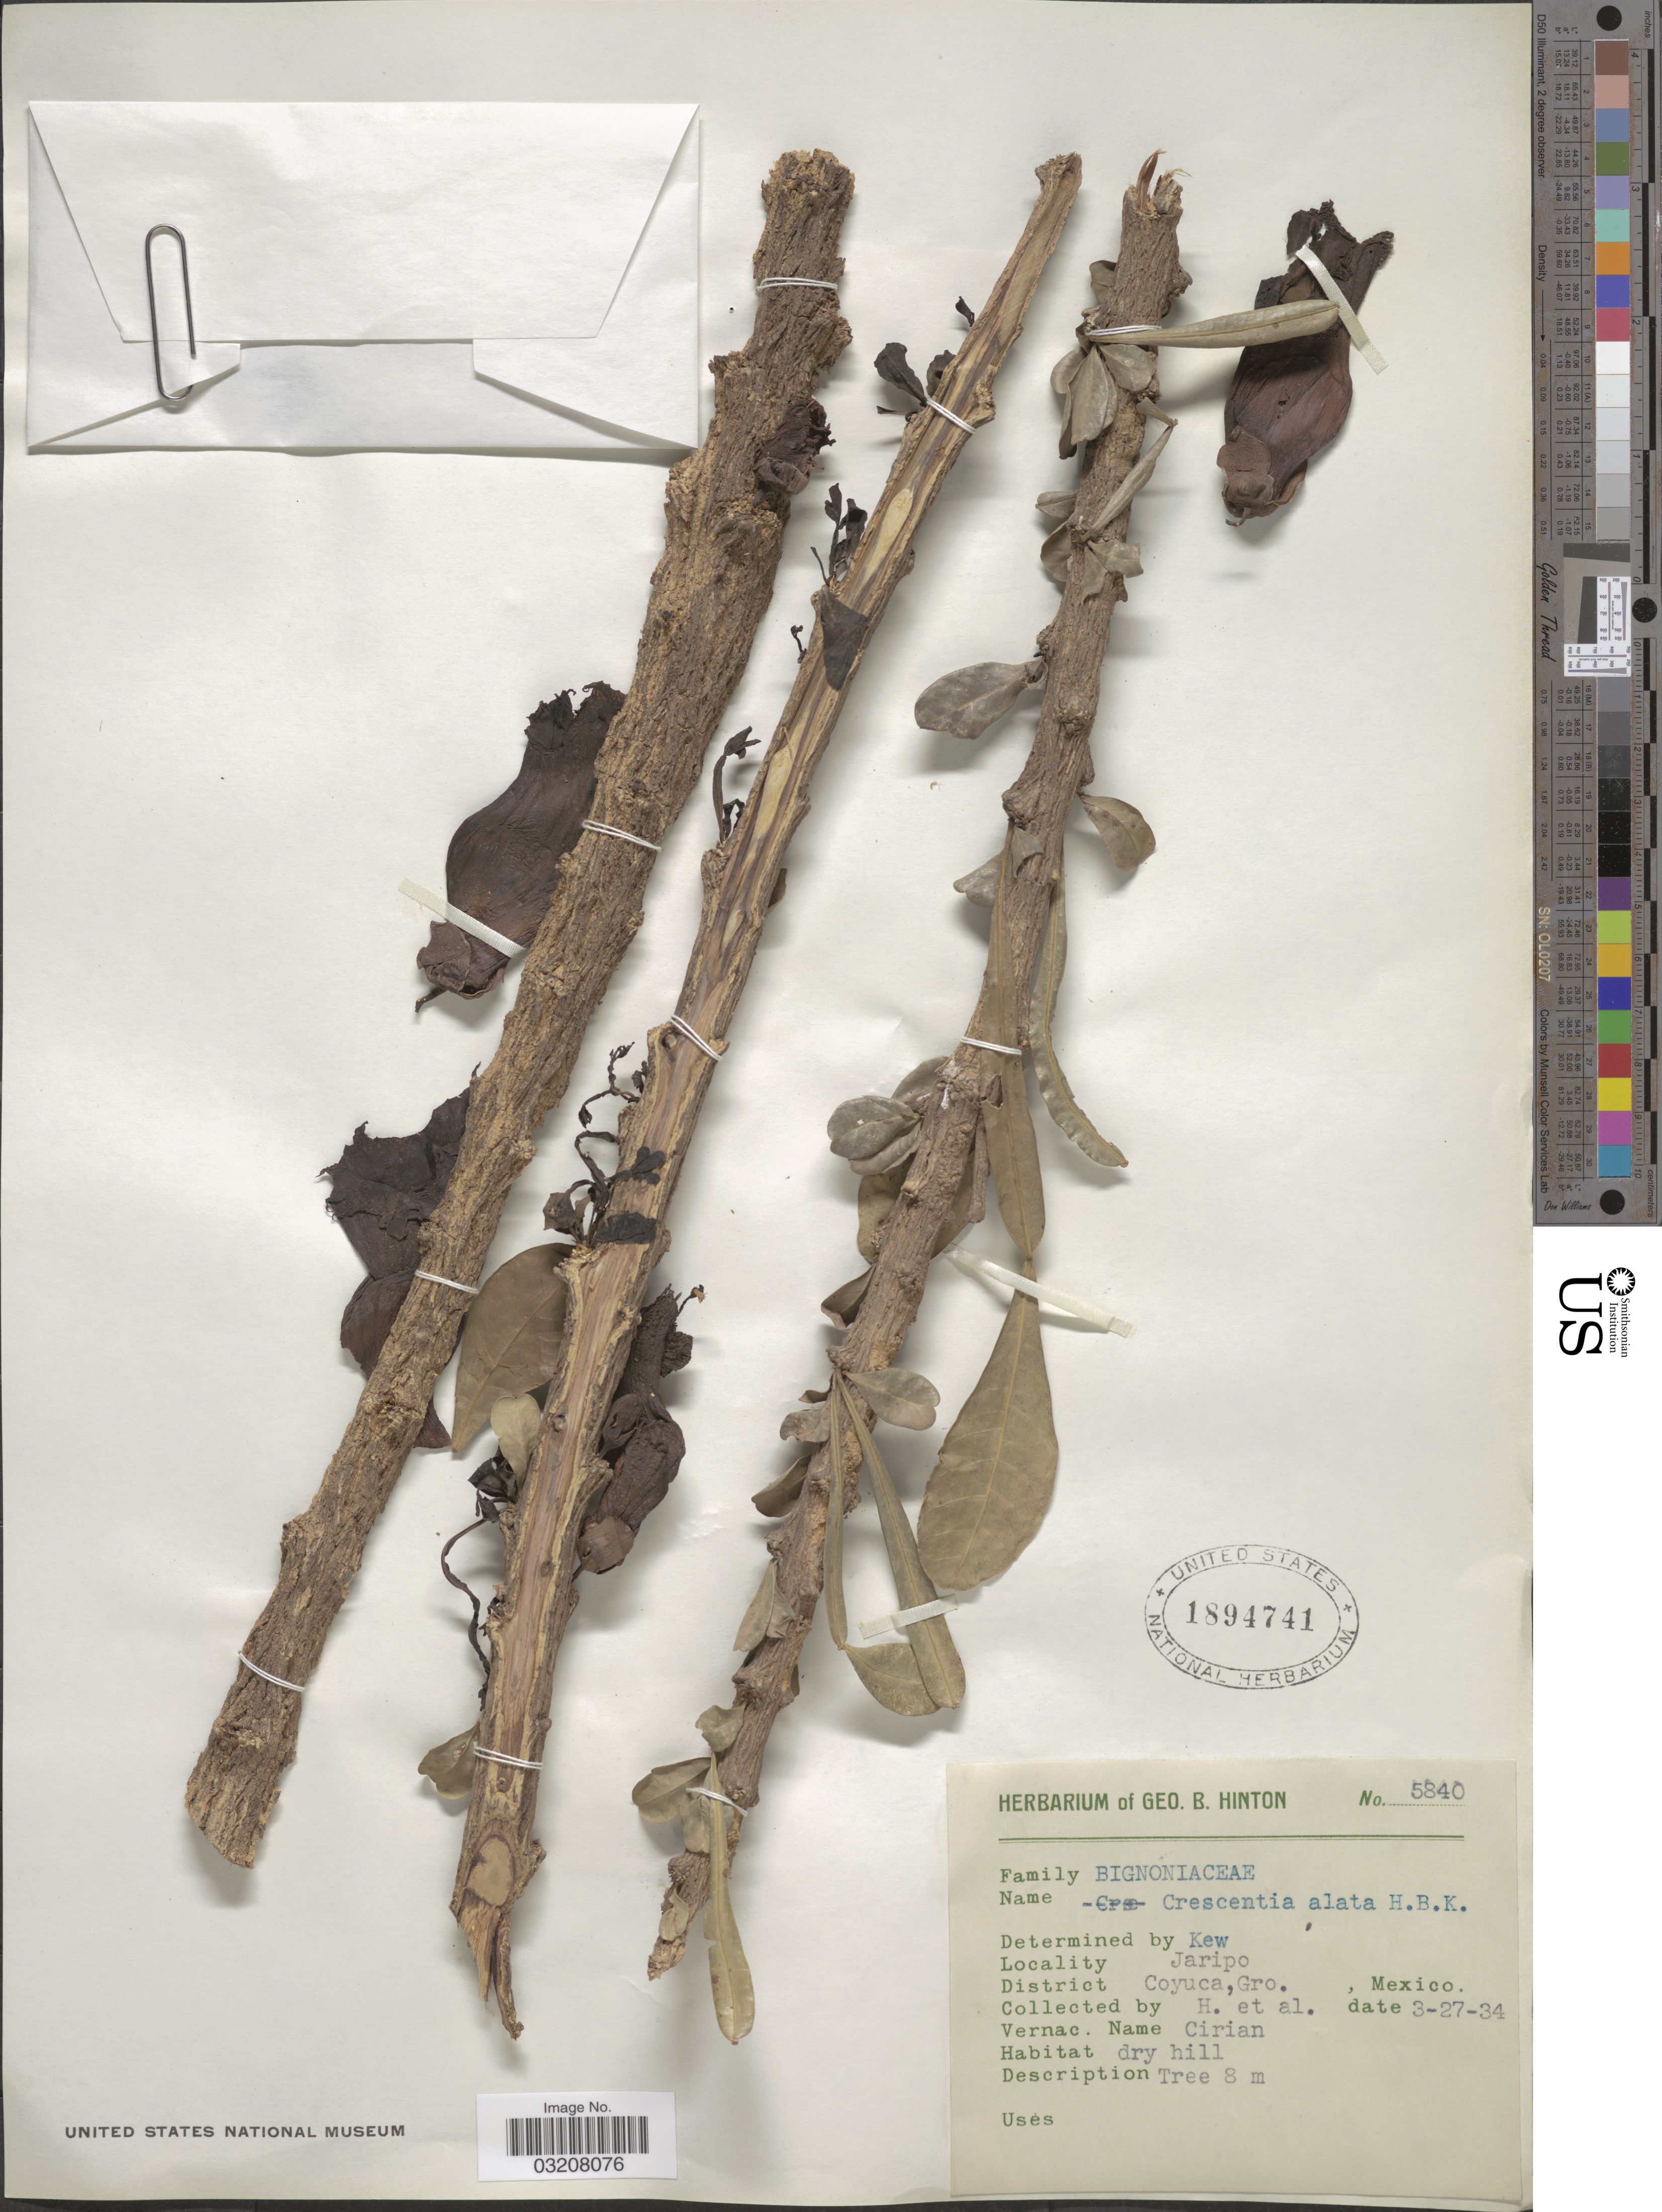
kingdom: Plantae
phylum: Tracheophyta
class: Magnoliopsida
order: Lamiales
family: Bignoniaceae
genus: Crescentia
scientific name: Crescentia alata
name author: Kunth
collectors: G. B. Hinton & et al.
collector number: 5840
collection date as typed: Transcribed d/m/y: 27/3/34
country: Mexico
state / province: Guerrero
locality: Jaripo. District Coyuca.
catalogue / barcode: US 1894741